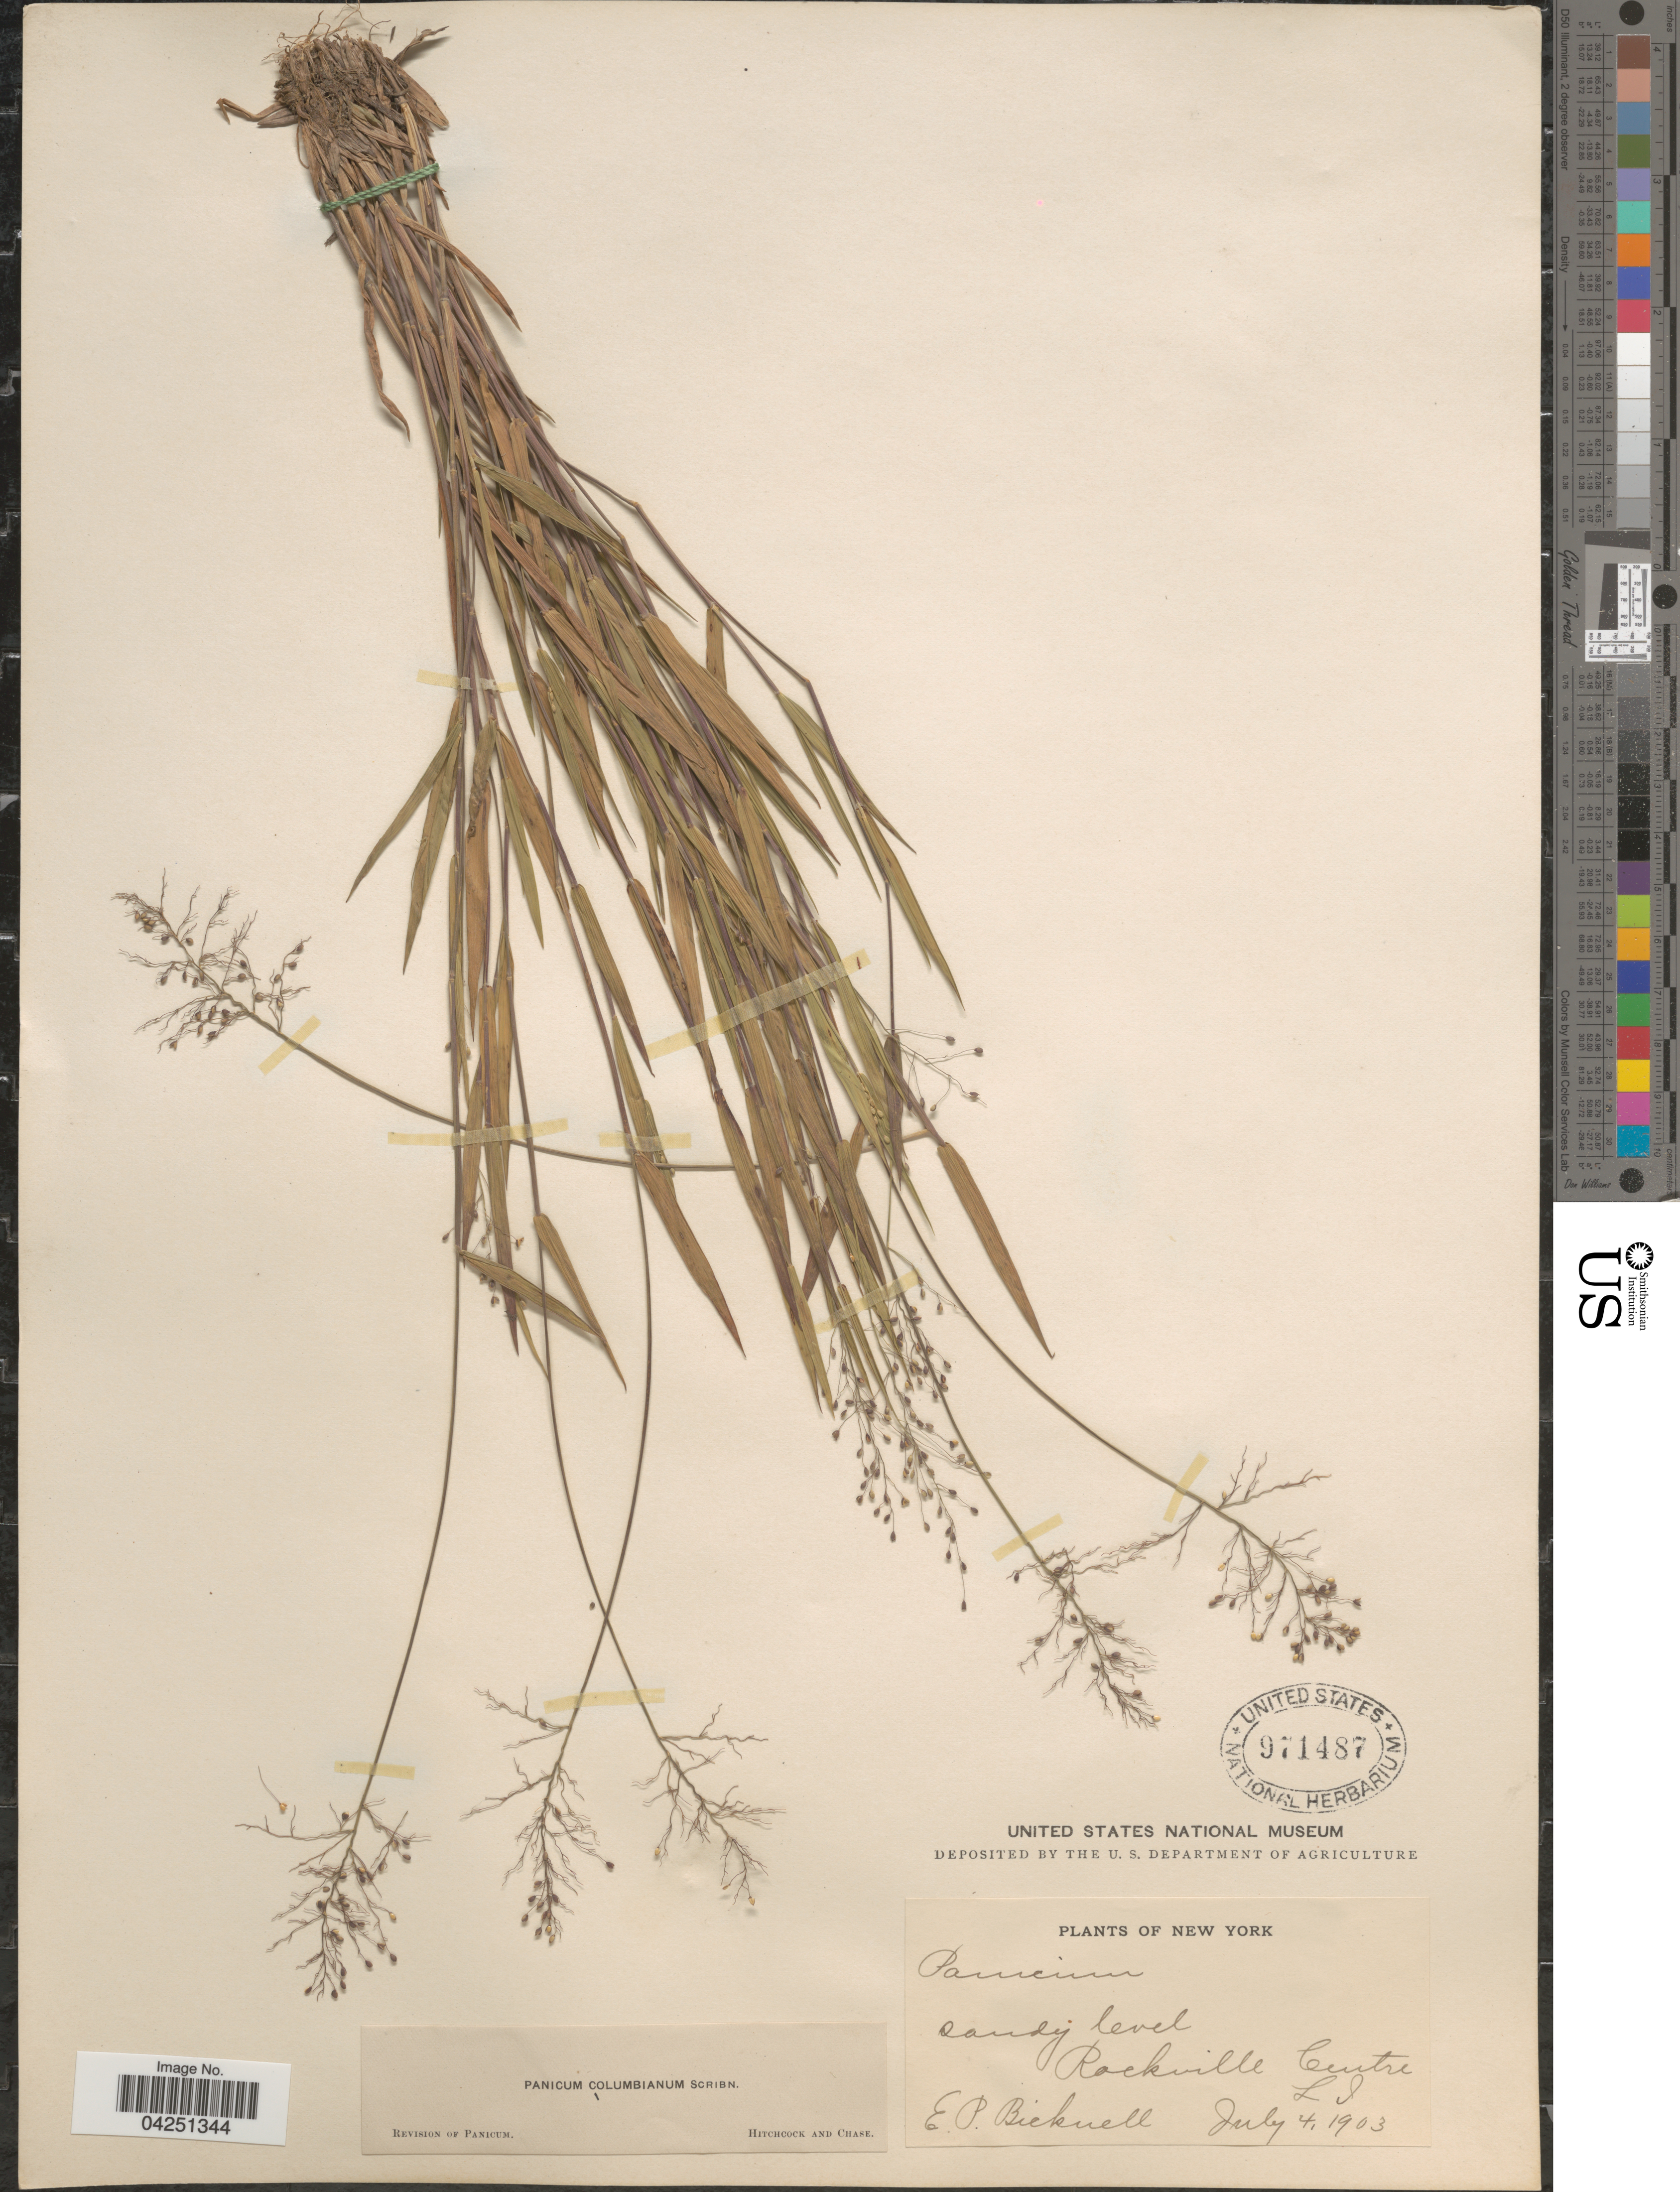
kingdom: Plantae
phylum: Tracheophyta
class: Liliopsida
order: Poales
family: Poaceae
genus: Dichanthelium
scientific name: Dichanthelium acuminatum var. acuminatum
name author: (Sw.) Gould & C.A. Clark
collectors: E. P. Bicknell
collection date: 1903-07-04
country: United States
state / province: New York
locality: Sandy level. Rockville Centre. L.I.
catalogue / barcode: US 971487